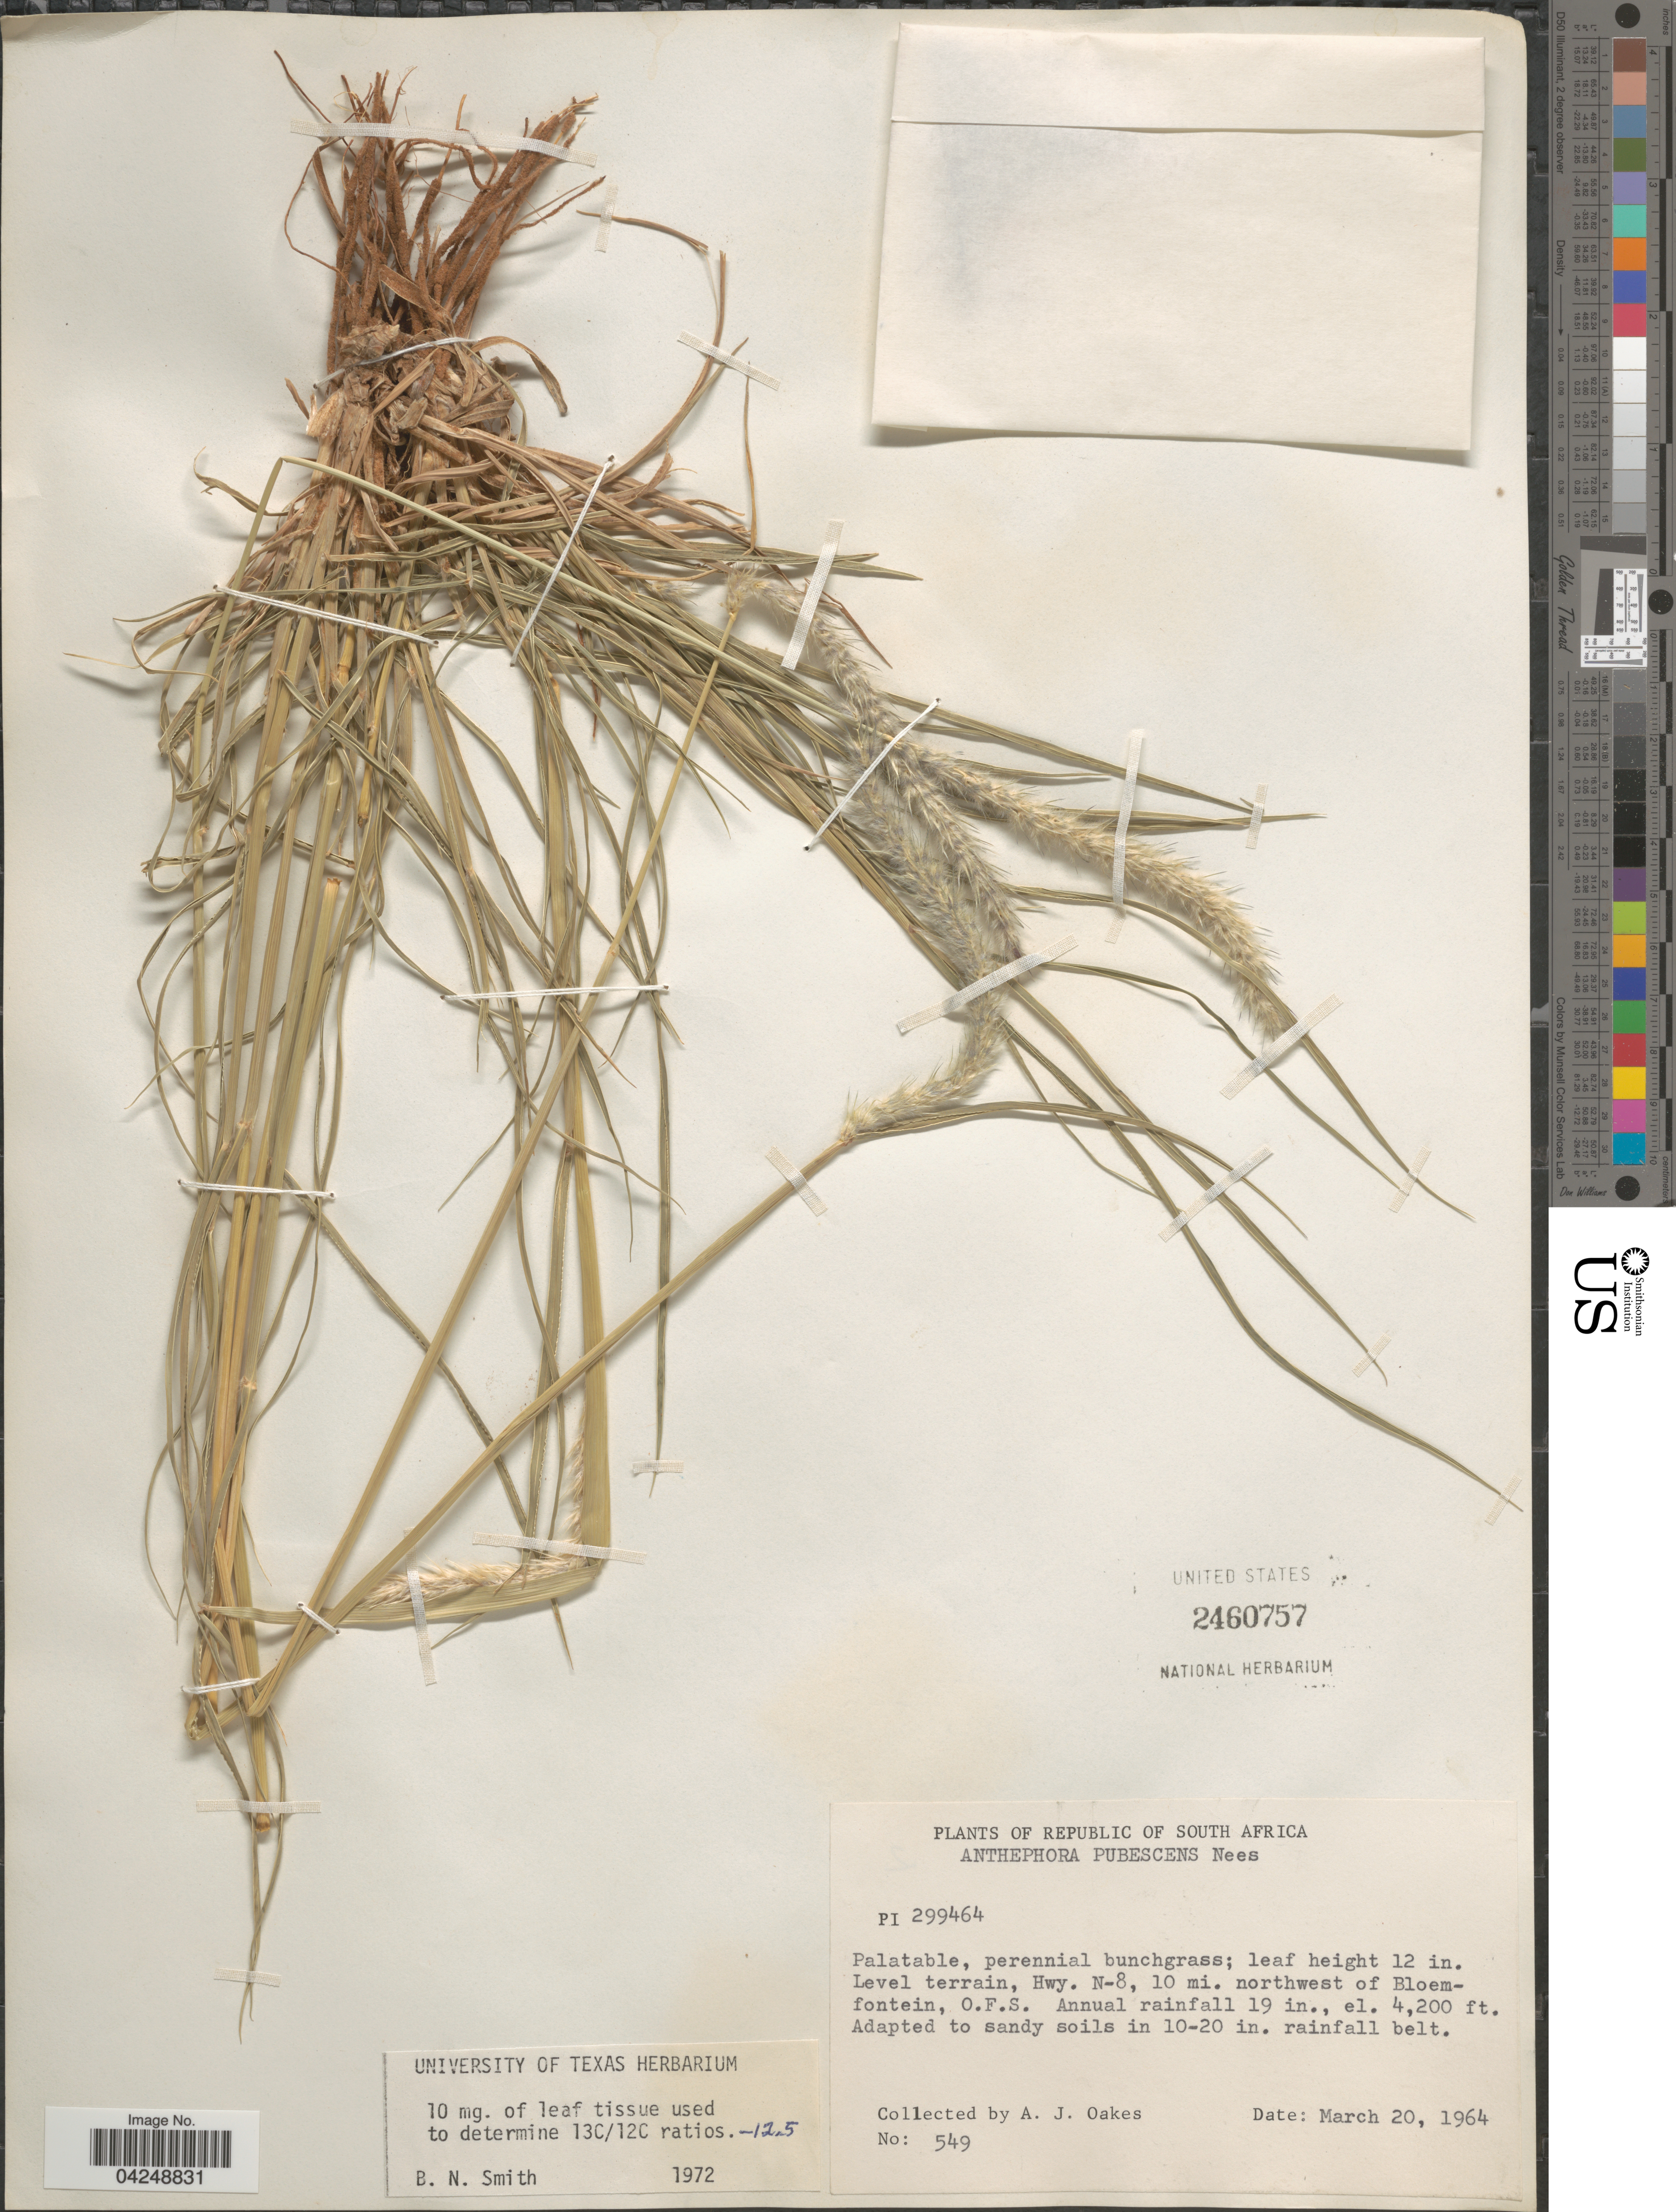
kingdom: Plantae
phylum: Tracheophyta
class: Liliopsida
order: Poales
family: Poaceae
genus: Anthephora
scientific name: Anthephora pubescens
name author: Nees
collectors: A. Oakes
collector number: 549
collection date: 1964-03-20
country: South Africa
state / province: Free State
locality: Level terrain, Hwy. N-8, 10 mi. northwest of Bloemfontein, O.F.S.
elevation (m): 1280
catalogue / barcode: US 2460757